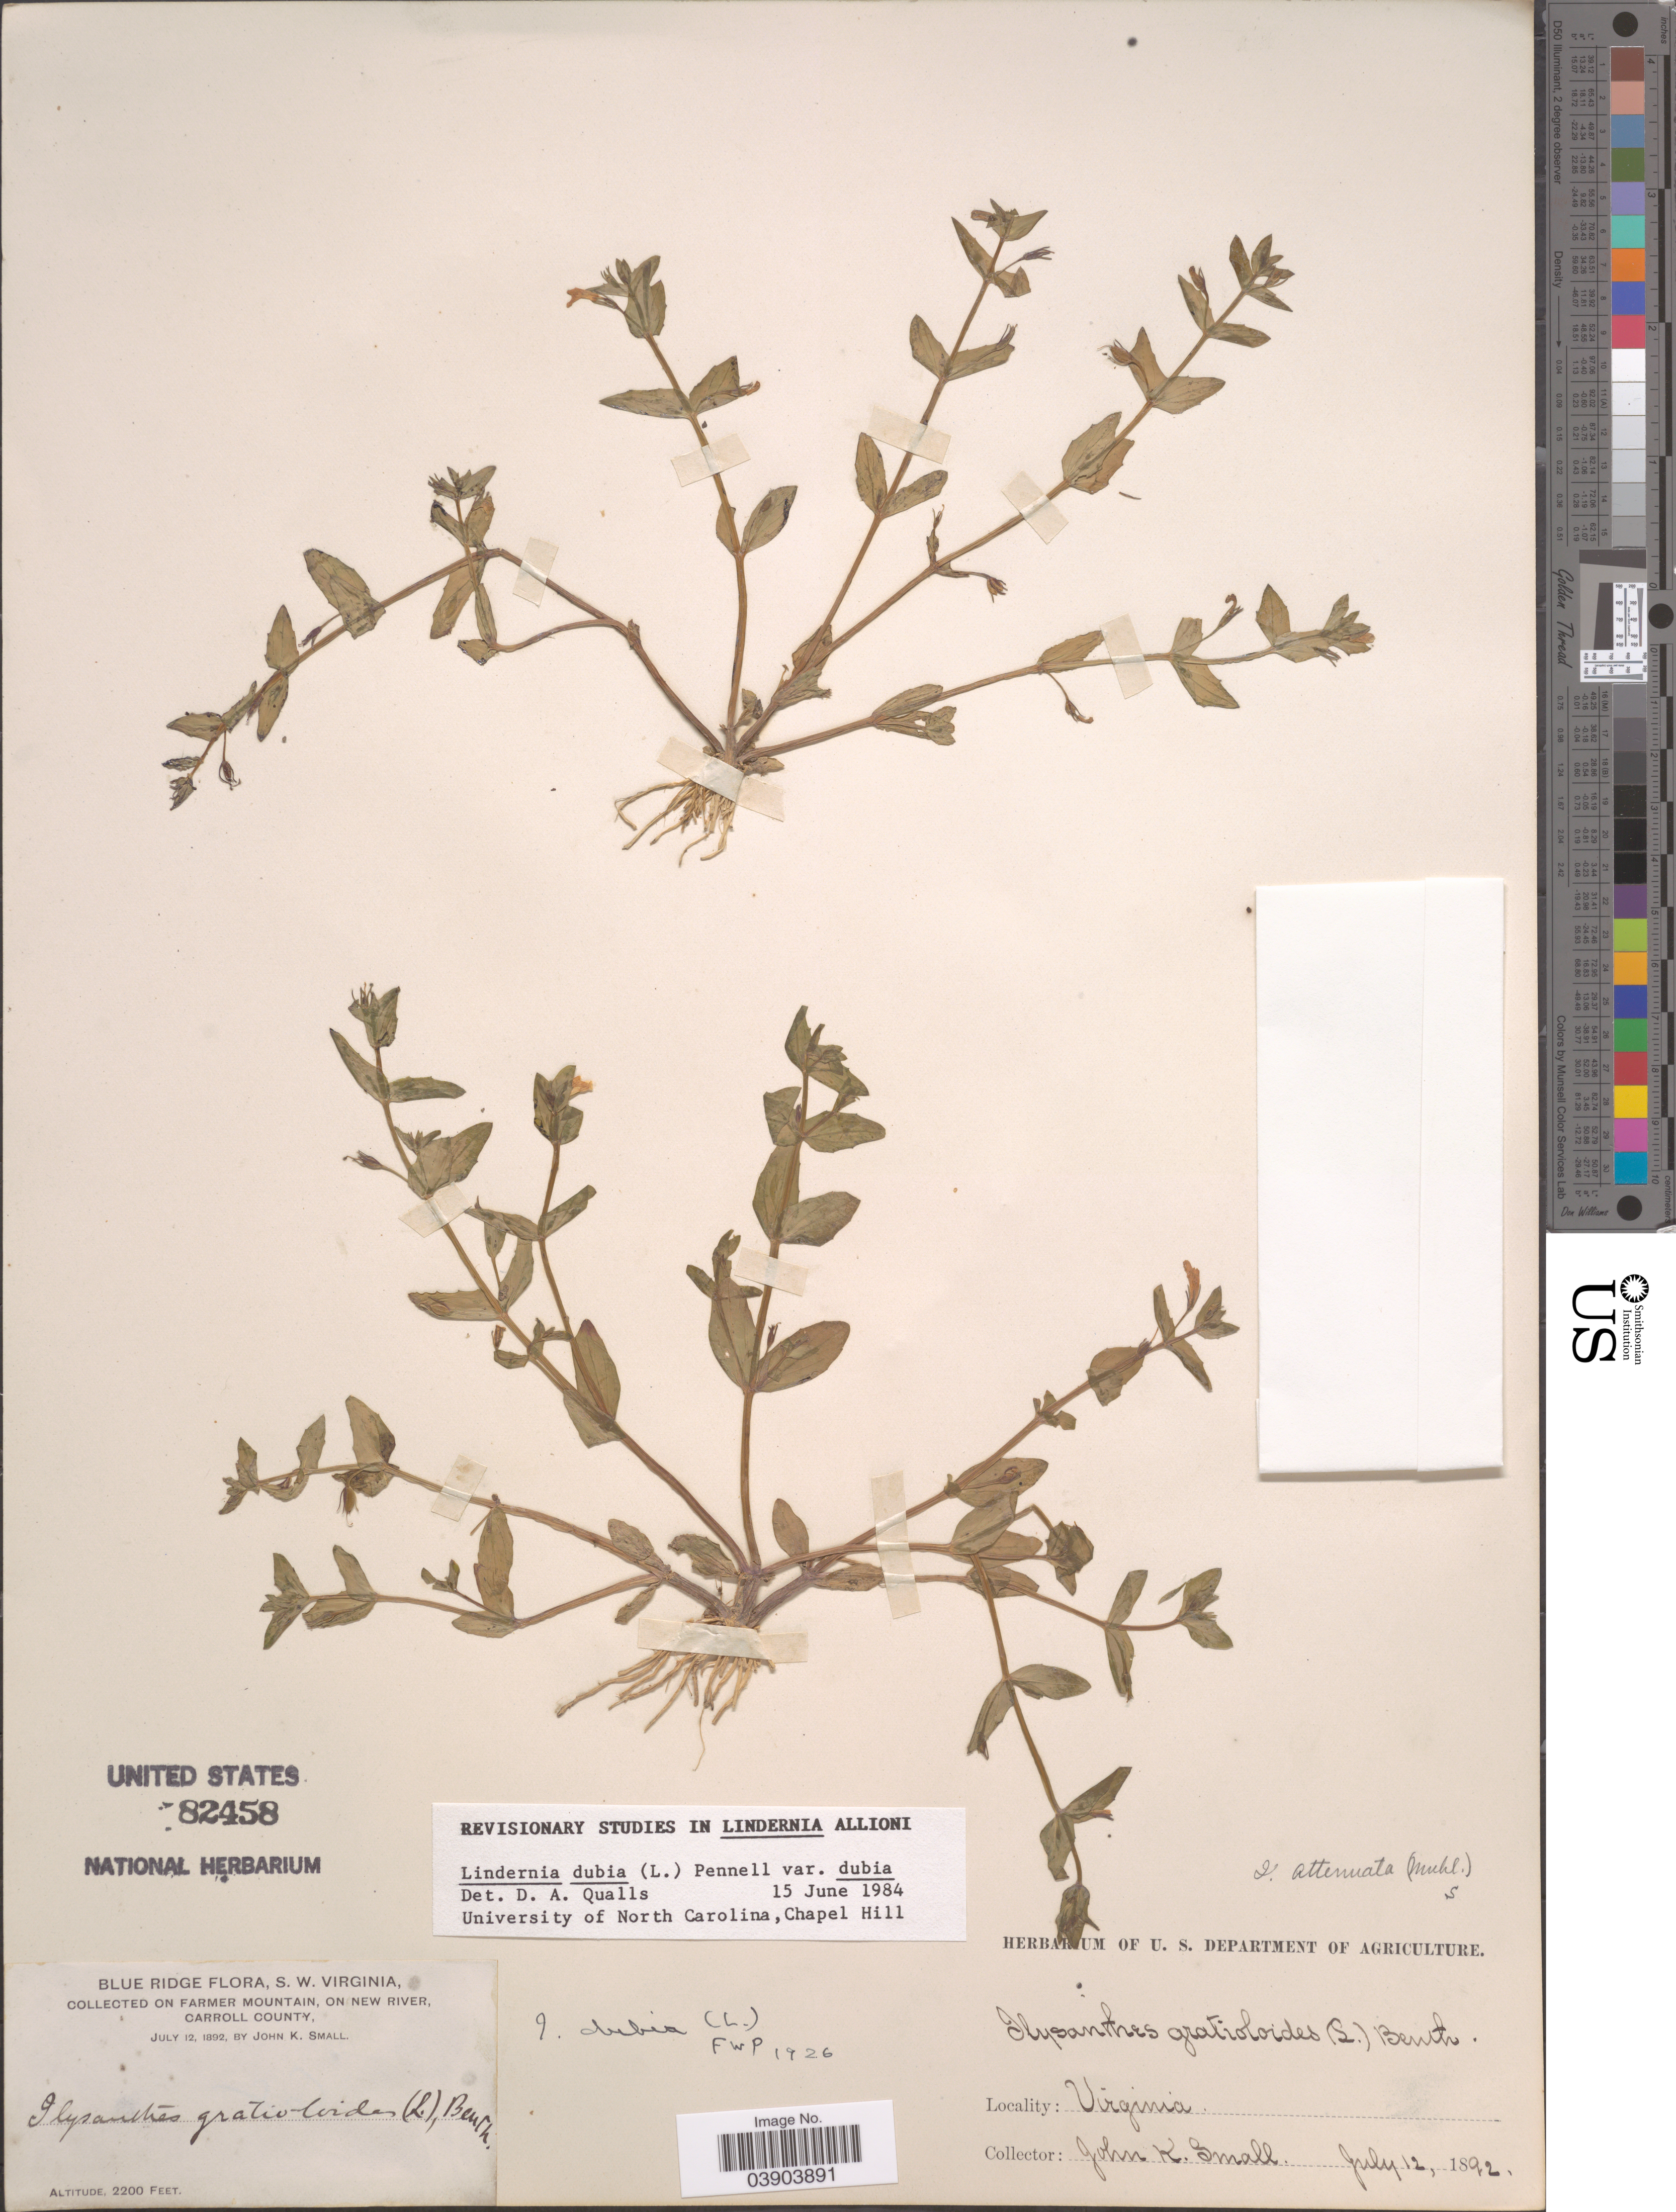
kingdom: Plantae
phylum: Tracheophyta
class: Magnoliopsida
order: Lamiales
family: Linderniaceae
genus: Lindernia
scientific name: Lindernia dubia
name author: (L.) Pennell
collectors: J. K. Small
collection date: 1892-07-12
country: United States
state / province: Virginia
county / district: Carroll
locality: S. W. Virginia. On Farmer Mountain, on New River, Carroll County.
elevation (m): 671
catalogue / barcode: US 82458